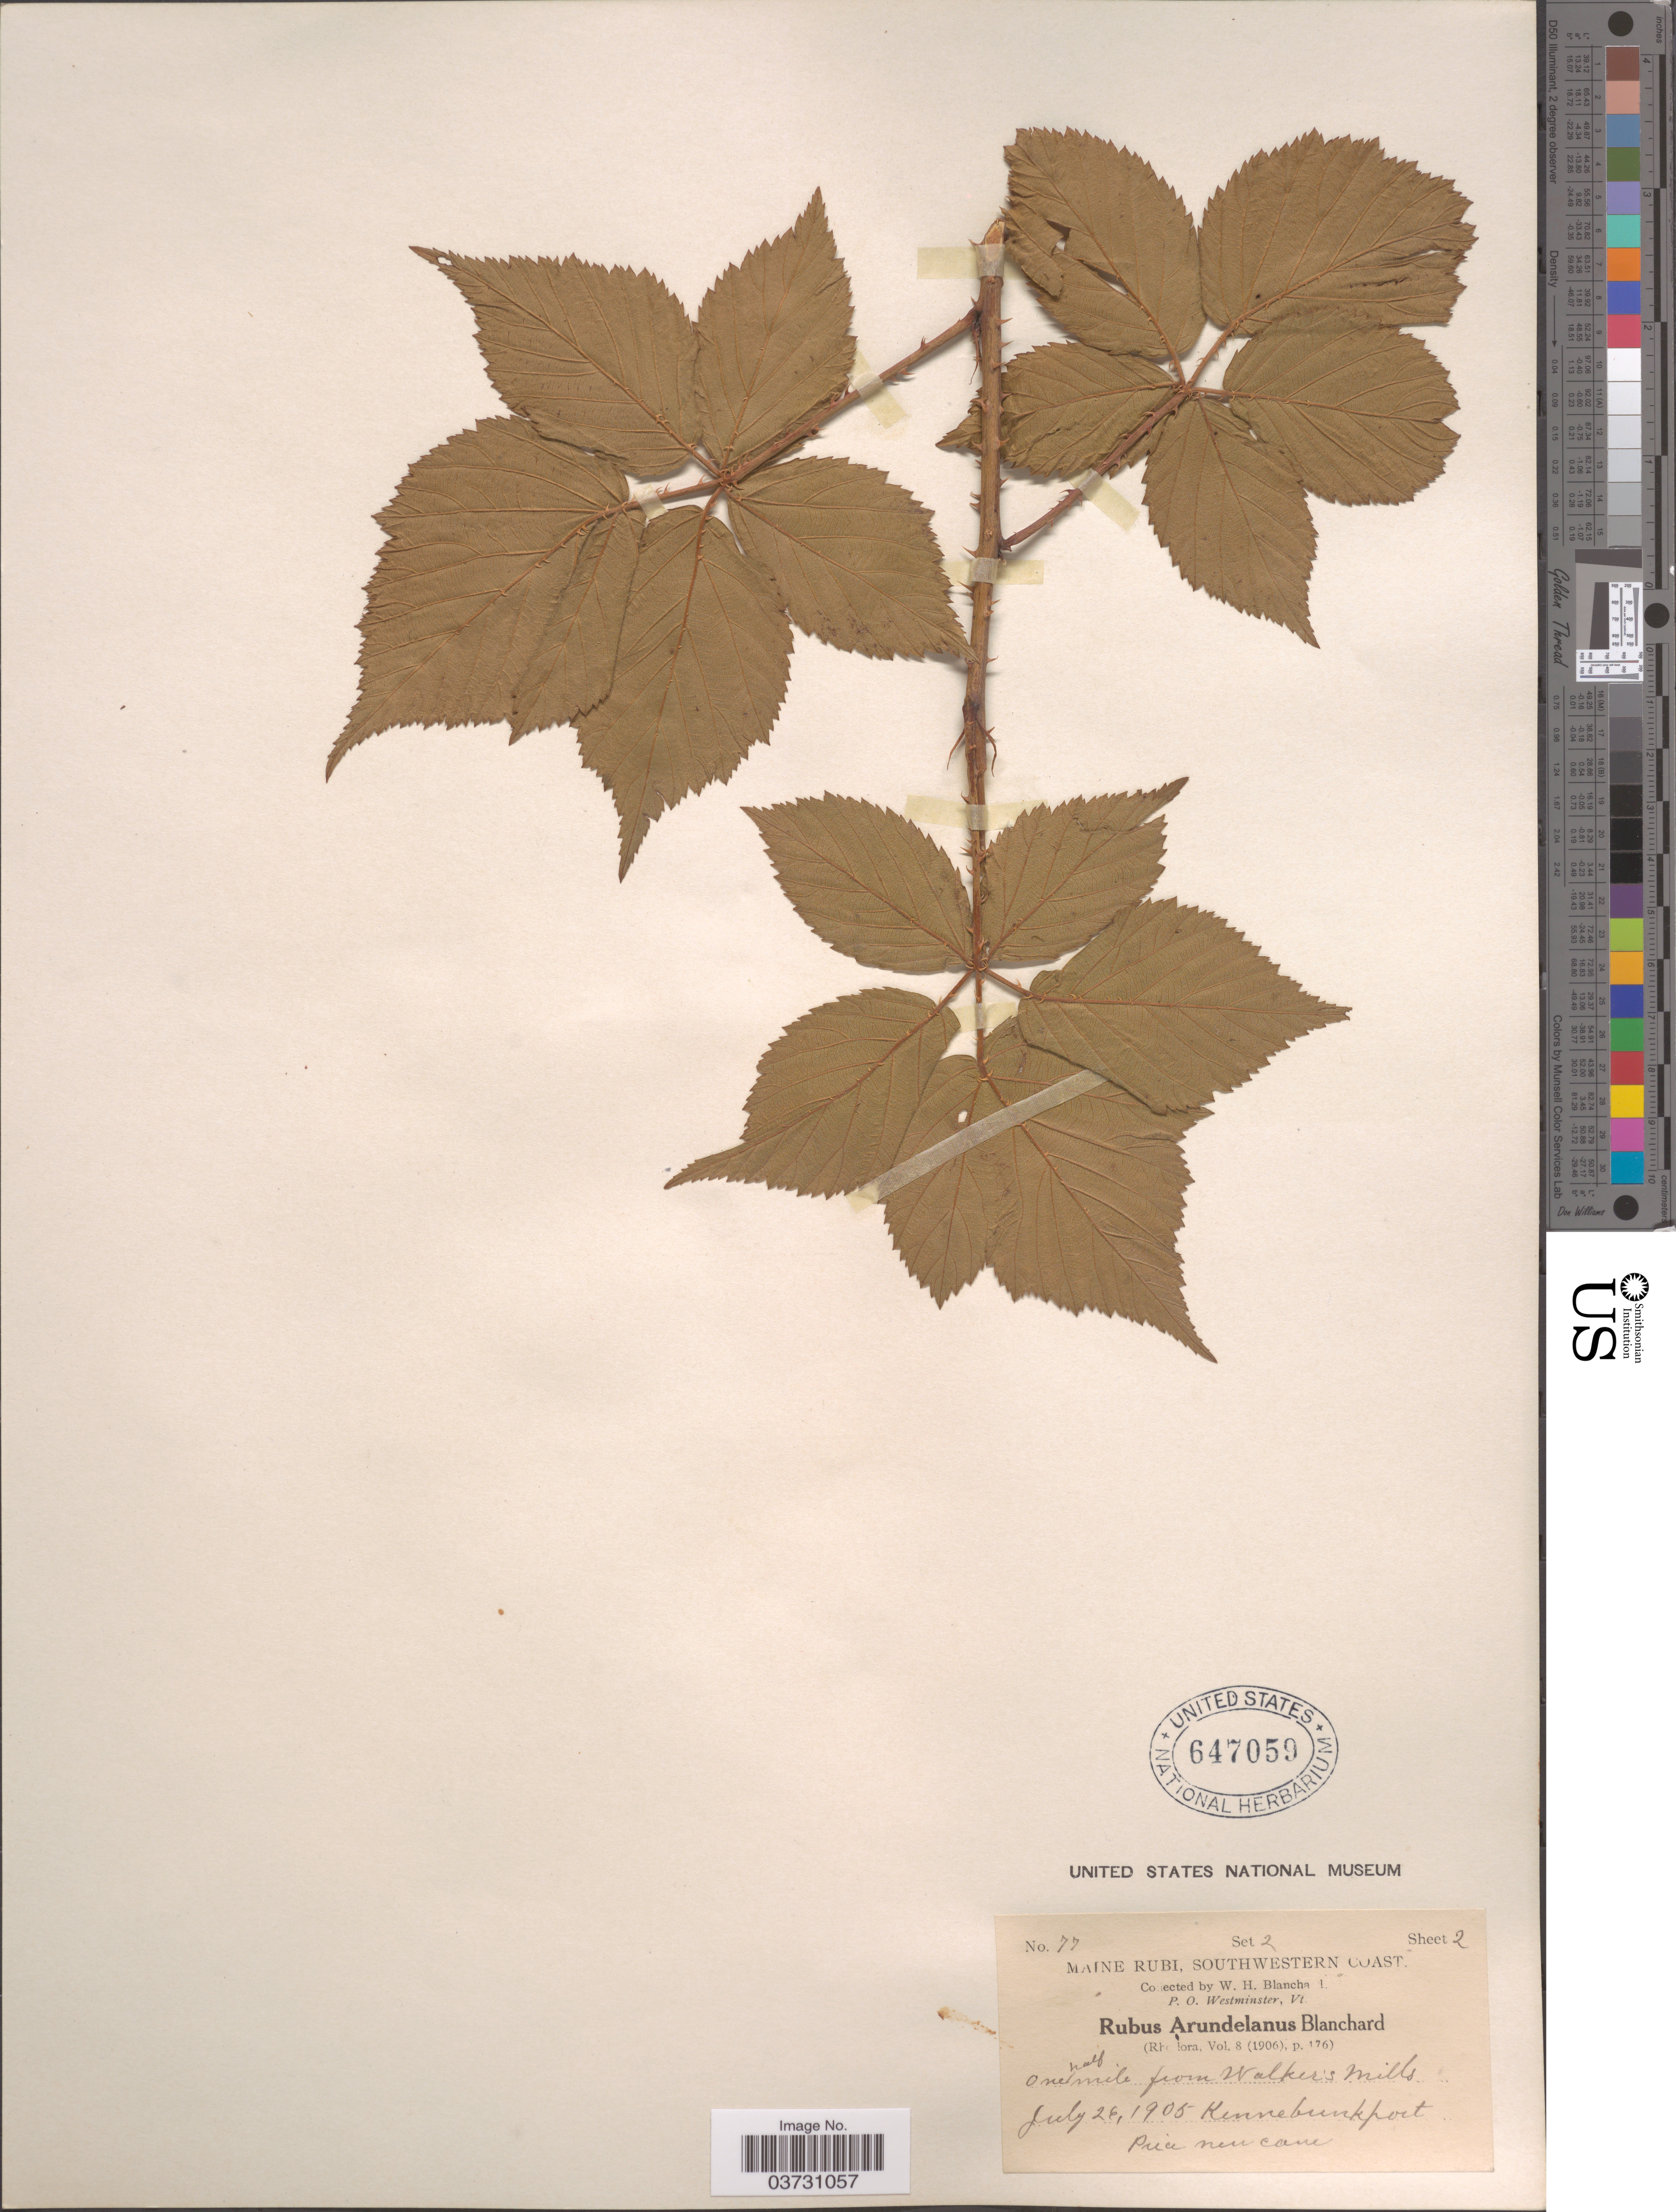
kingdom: Plantae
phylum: Tracheophyta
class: Magnoliopsida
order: Rosales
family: Rosaceae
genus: Rubus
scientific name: Rubus recurvans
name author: Blanch.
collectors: W. H. Blanchard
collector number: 77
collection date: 1905-07-26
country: United States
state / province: Maine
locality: Southwestern Coast. One-half mile from Walker's Mills. Kennebunkport.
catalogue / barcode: US 647059